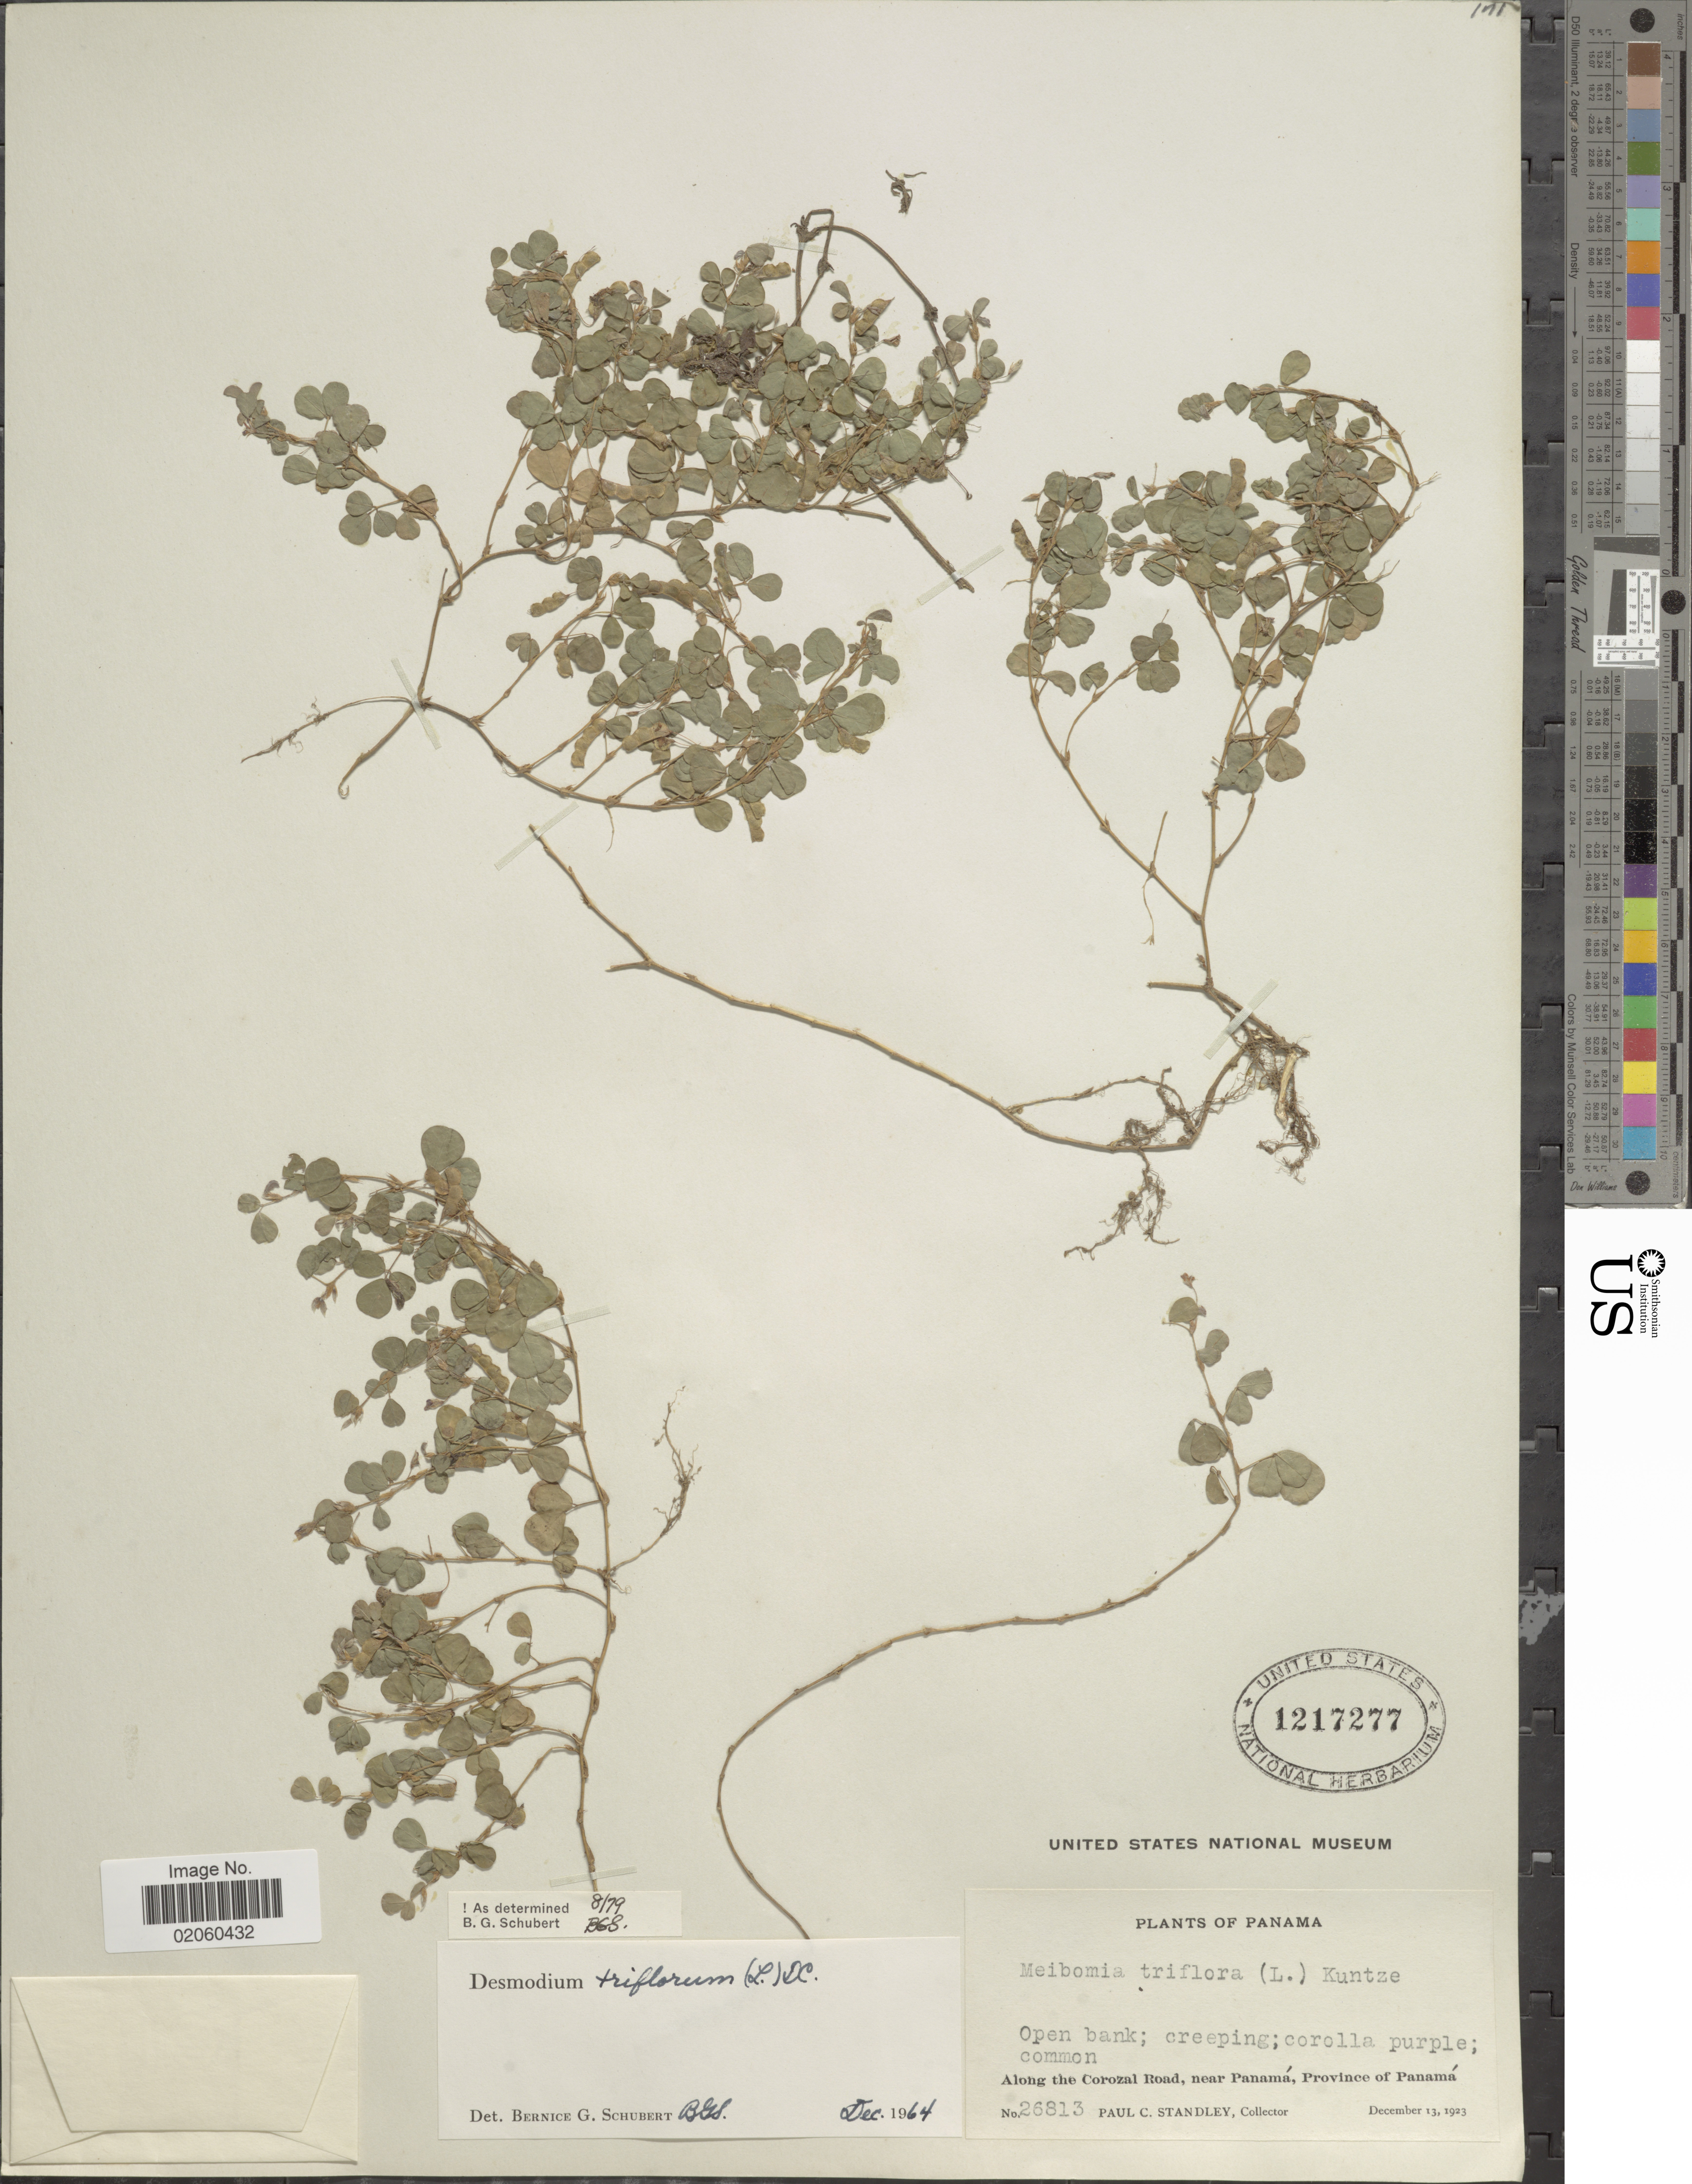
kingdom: Plantae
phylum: Tracheophyta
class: Magnoliopsida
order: Fabales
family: Fabaceae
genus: Grona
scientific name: Grona triflora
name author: (L.) H. Ohashi & K. Ohashi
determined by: Strong, Mark T., (BOT), Smithsonian Institution - National Museum of Natural History (UNITED STATES)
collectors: P. C. Standley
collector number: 26813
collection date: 1923-12-13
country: Panama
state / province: Panamá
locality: Along the Corozal Road, near Panama, Province of Panama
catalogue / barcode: US 1217277